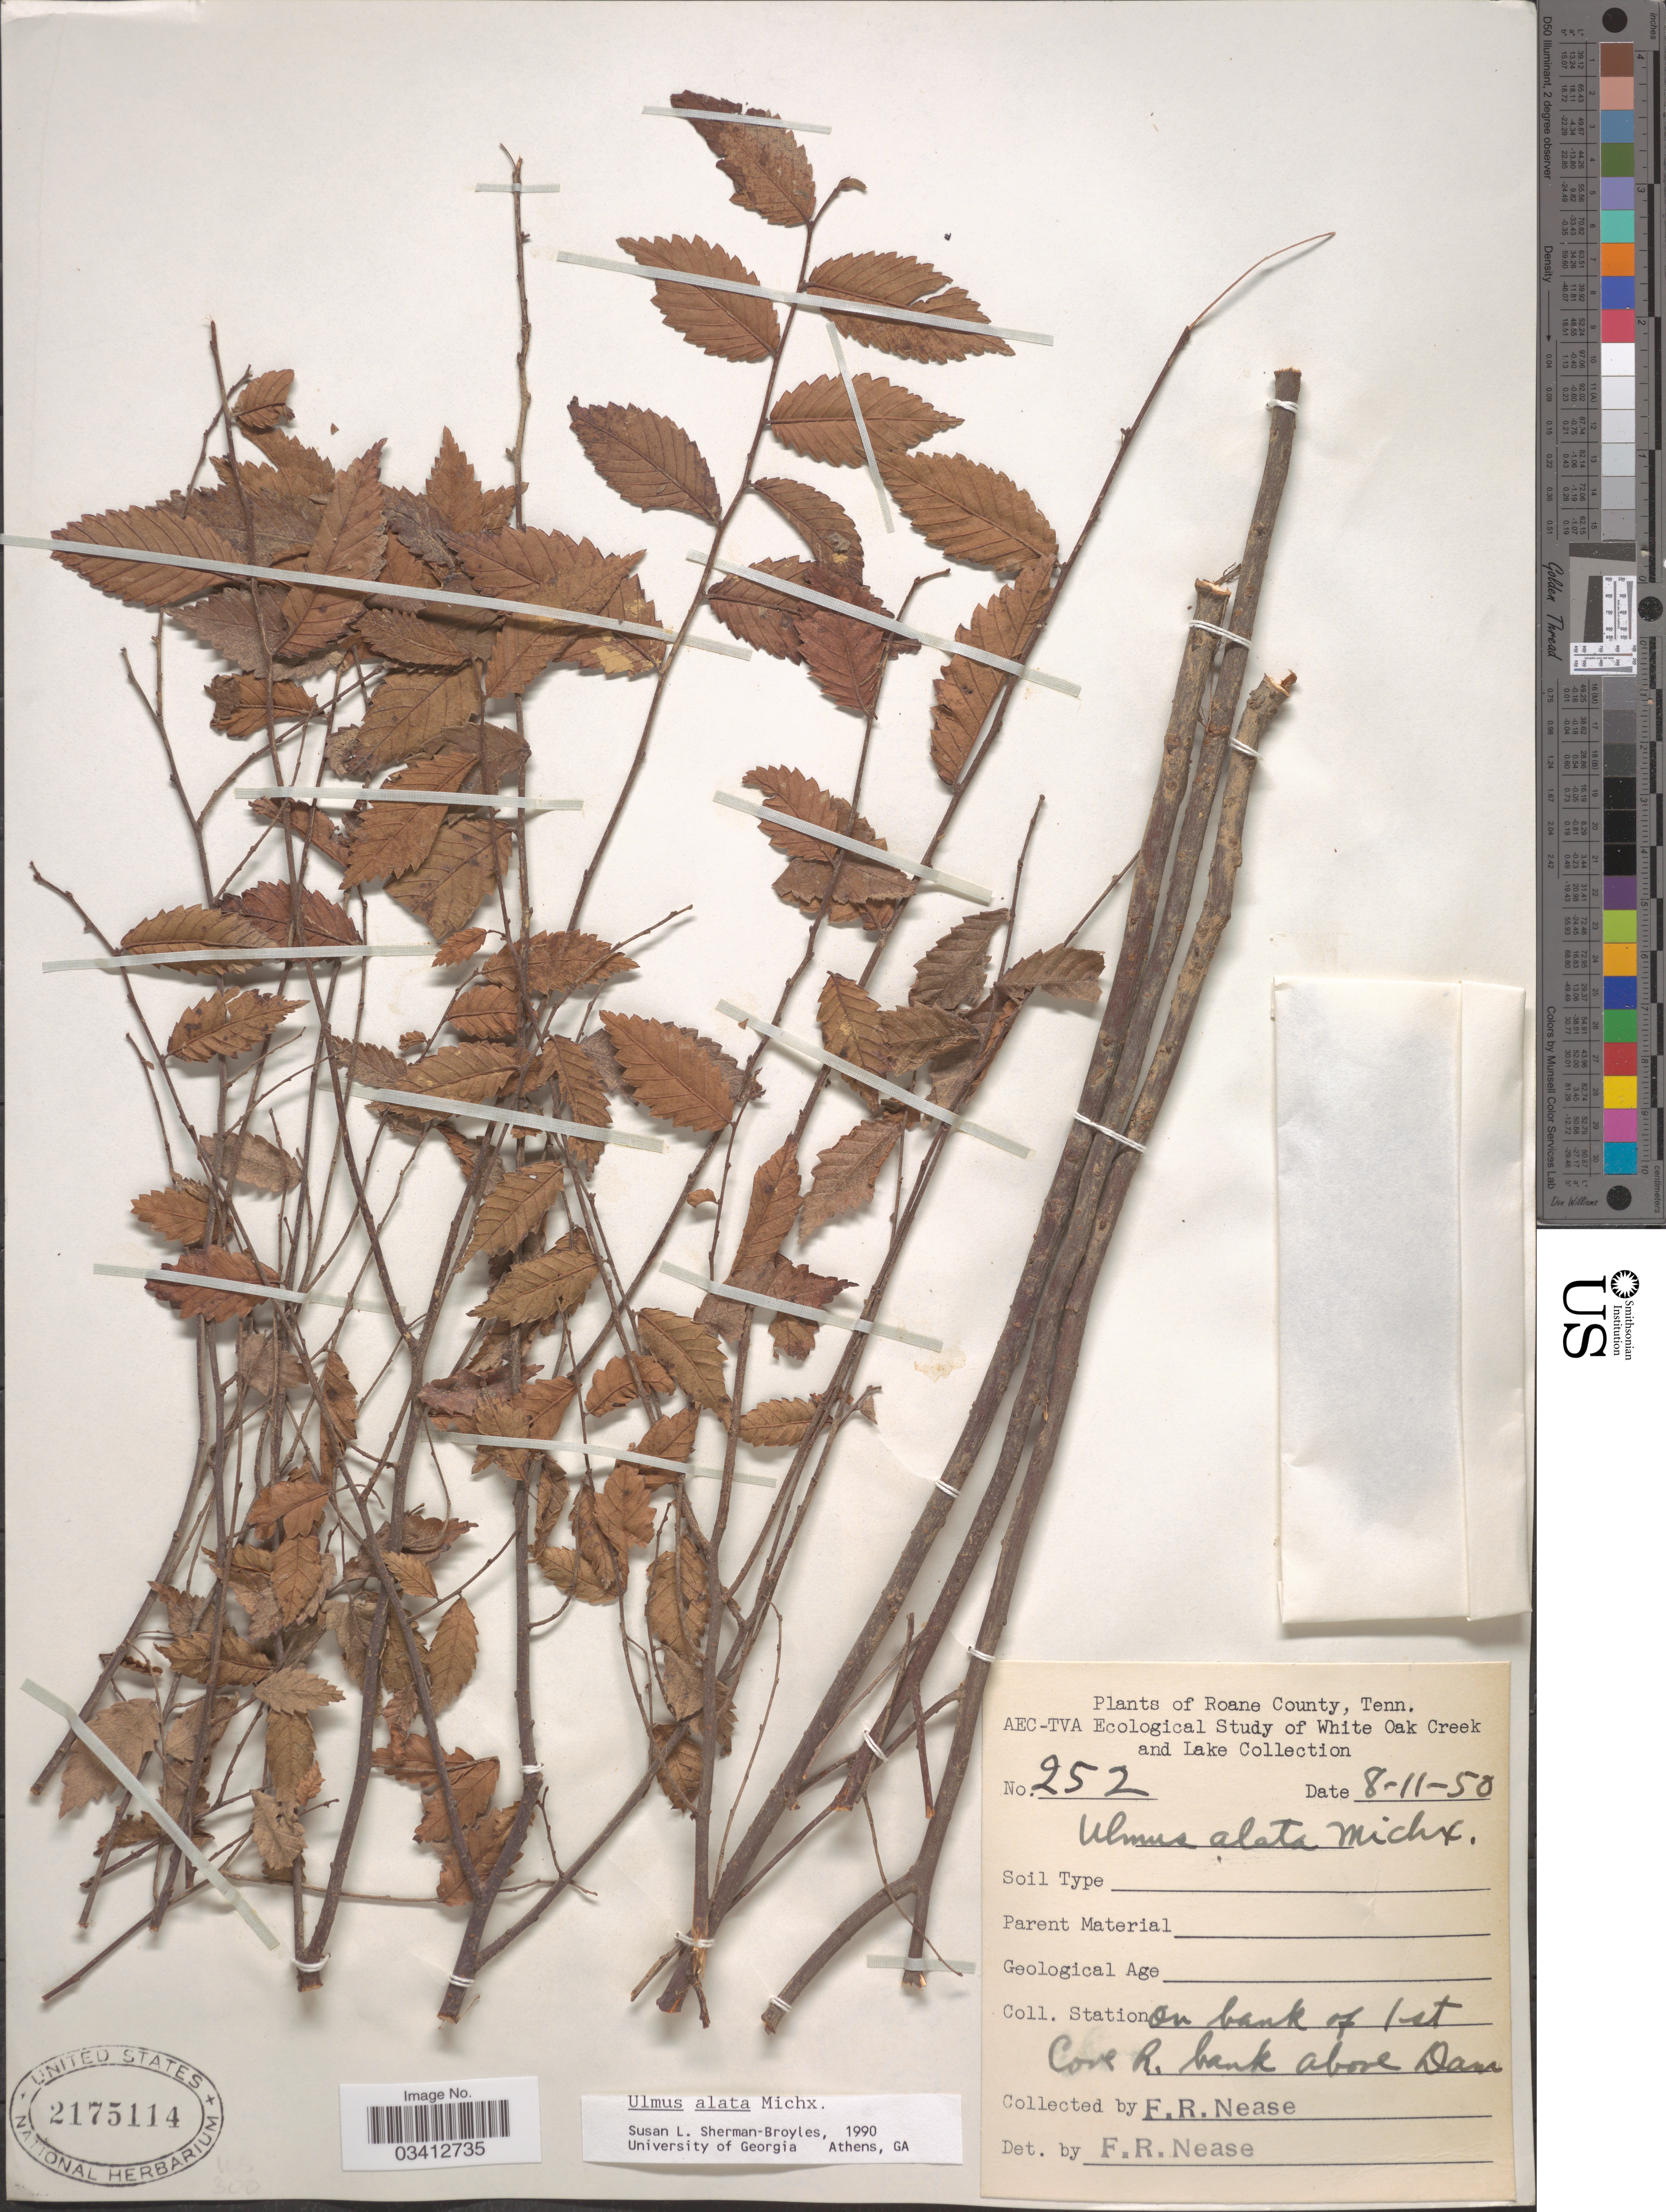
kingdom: Plantae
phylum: Tracheophyta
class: Magnoliopsida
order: Rosales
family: Ulmaceae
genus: Ulmus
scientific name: Ulmus alata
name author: Michx.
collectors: F. Nease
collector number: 252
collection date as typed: Transcribed d/m/y: 11/8/50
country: United States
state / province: Tennessee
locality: Roane County. Station on bank of 1st Cove R. bank above Dam.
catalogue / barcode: US 2175114